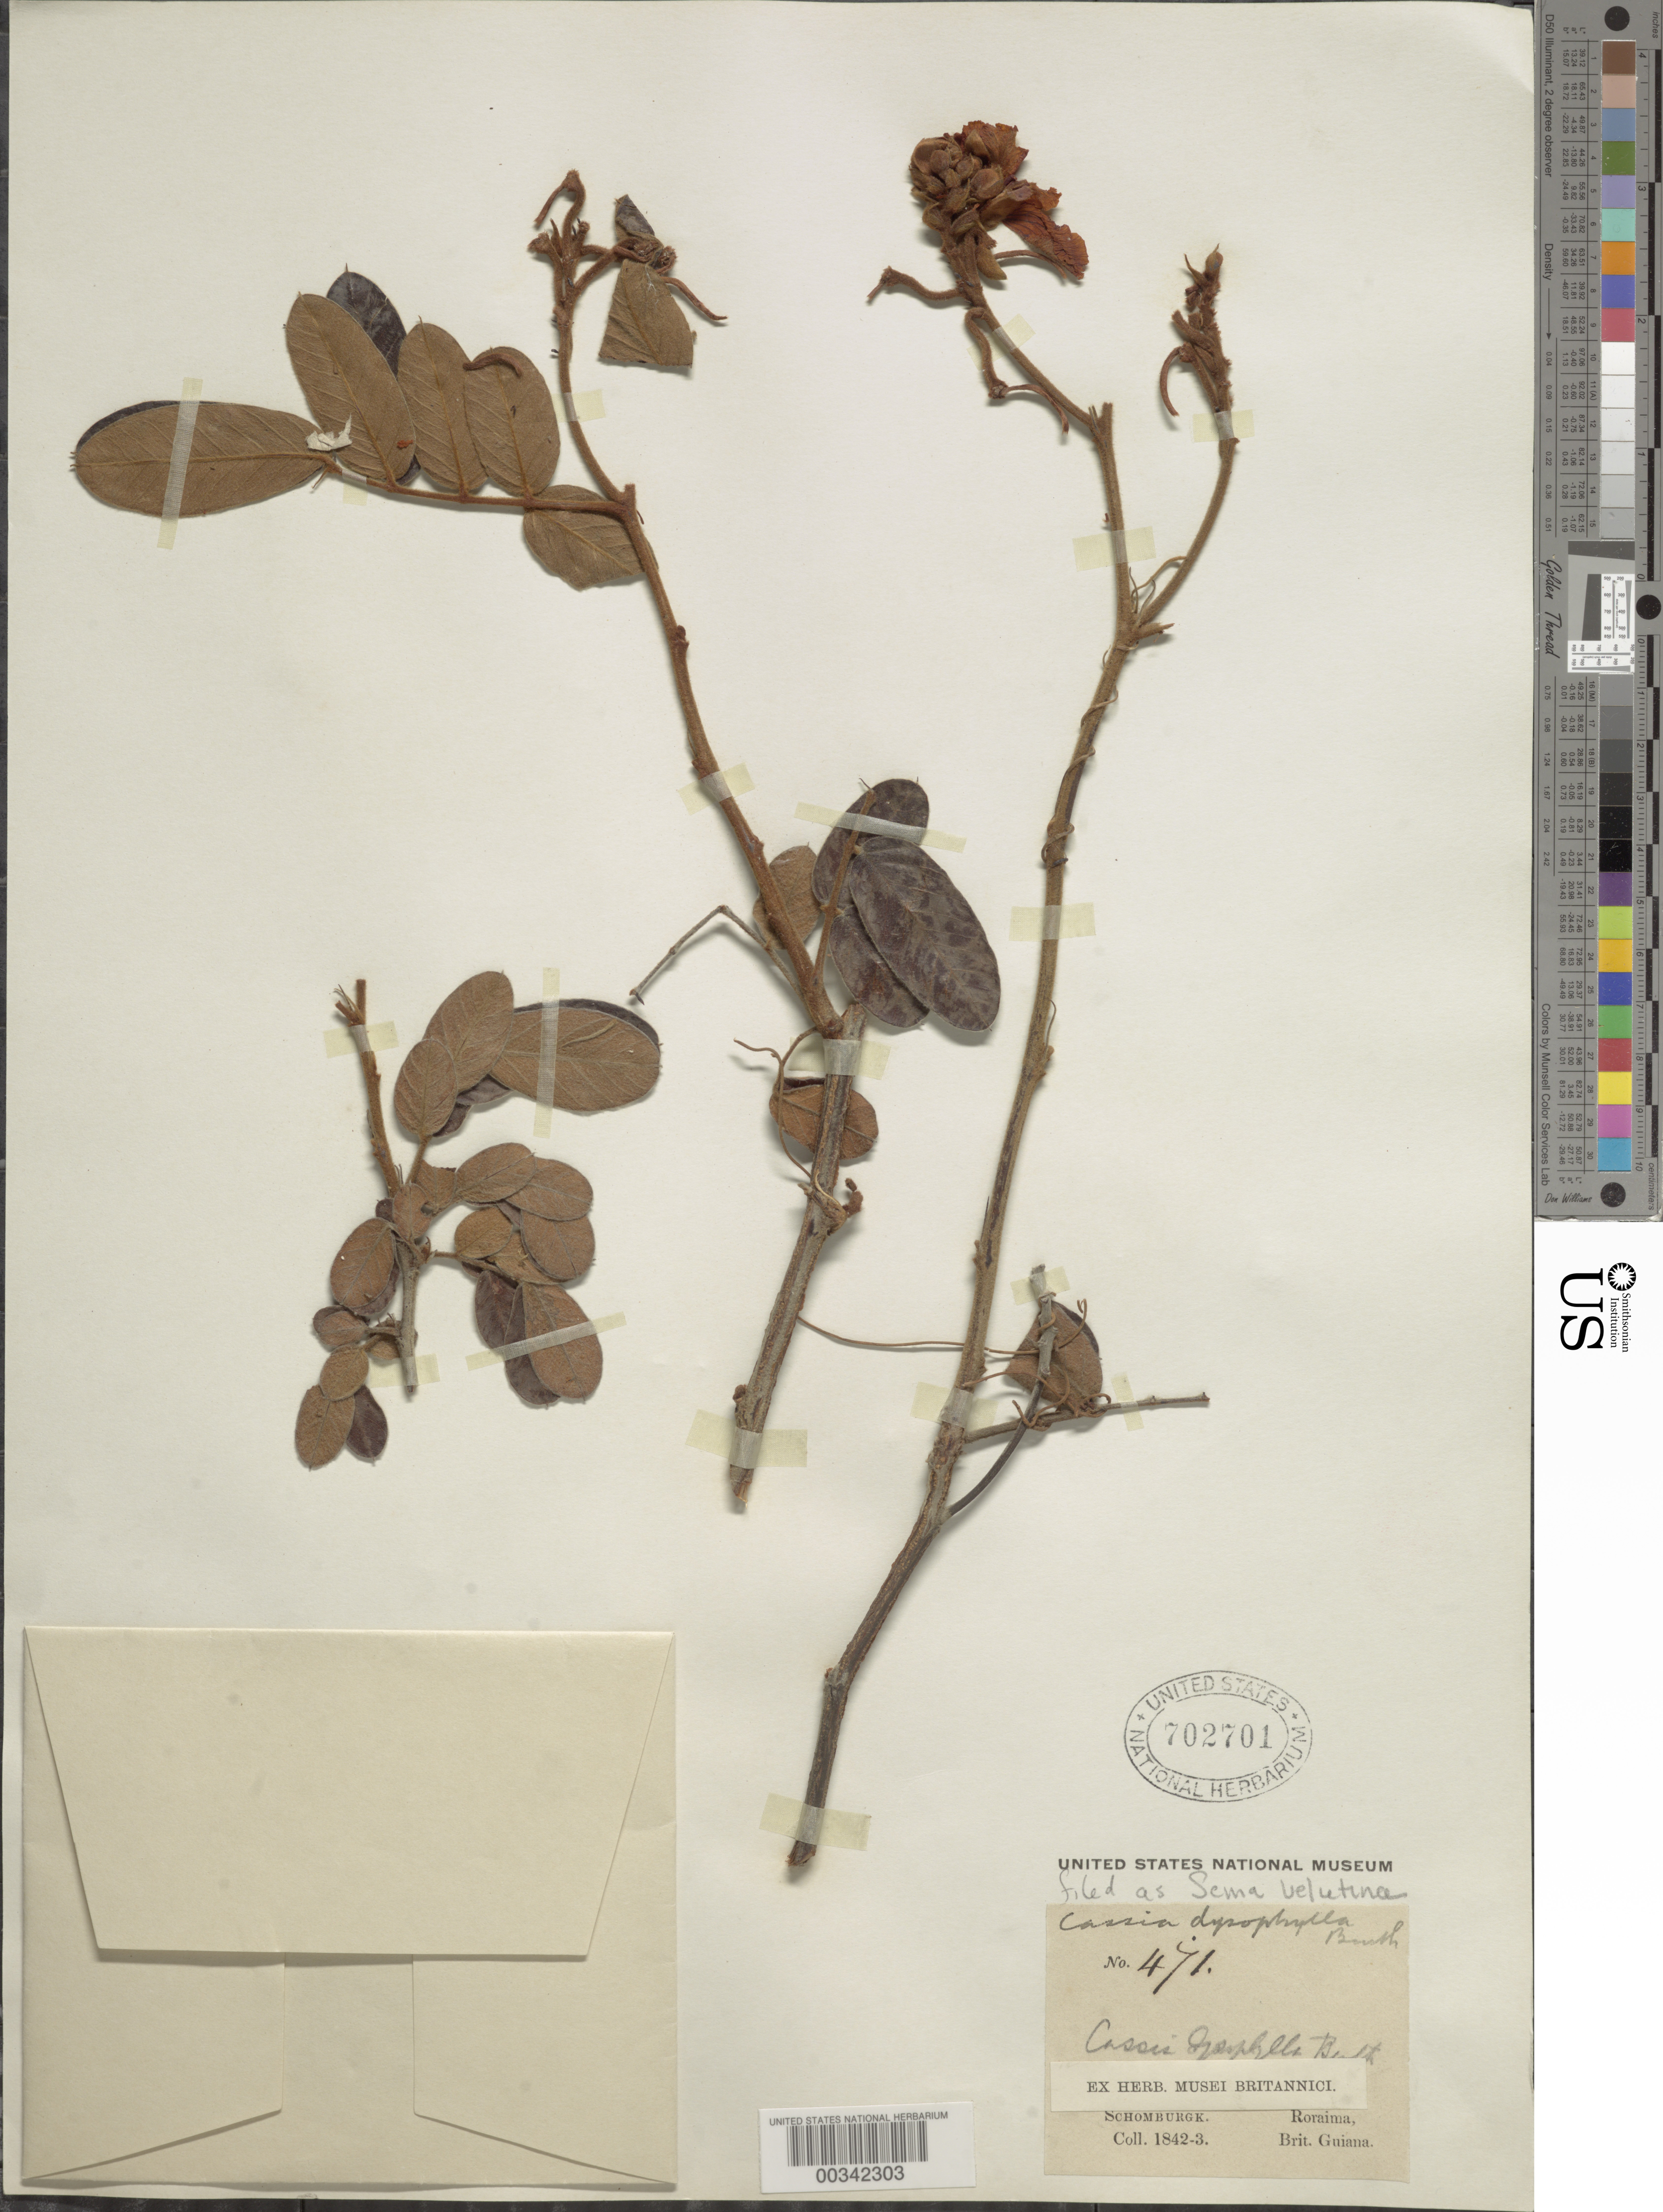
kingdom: Plantae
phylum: Tracheophyta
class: Magnoliopsida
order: Fabales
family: Fabaceae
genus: Senna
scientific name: Senna velutina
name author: (Vogel) H.S. Irwin & Barneby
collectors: M. R. Schomburgk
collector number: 471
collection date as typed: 1842 to -- --- 1843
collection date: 1842/1843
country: Guyana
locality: Roraima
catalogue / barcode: US 702701